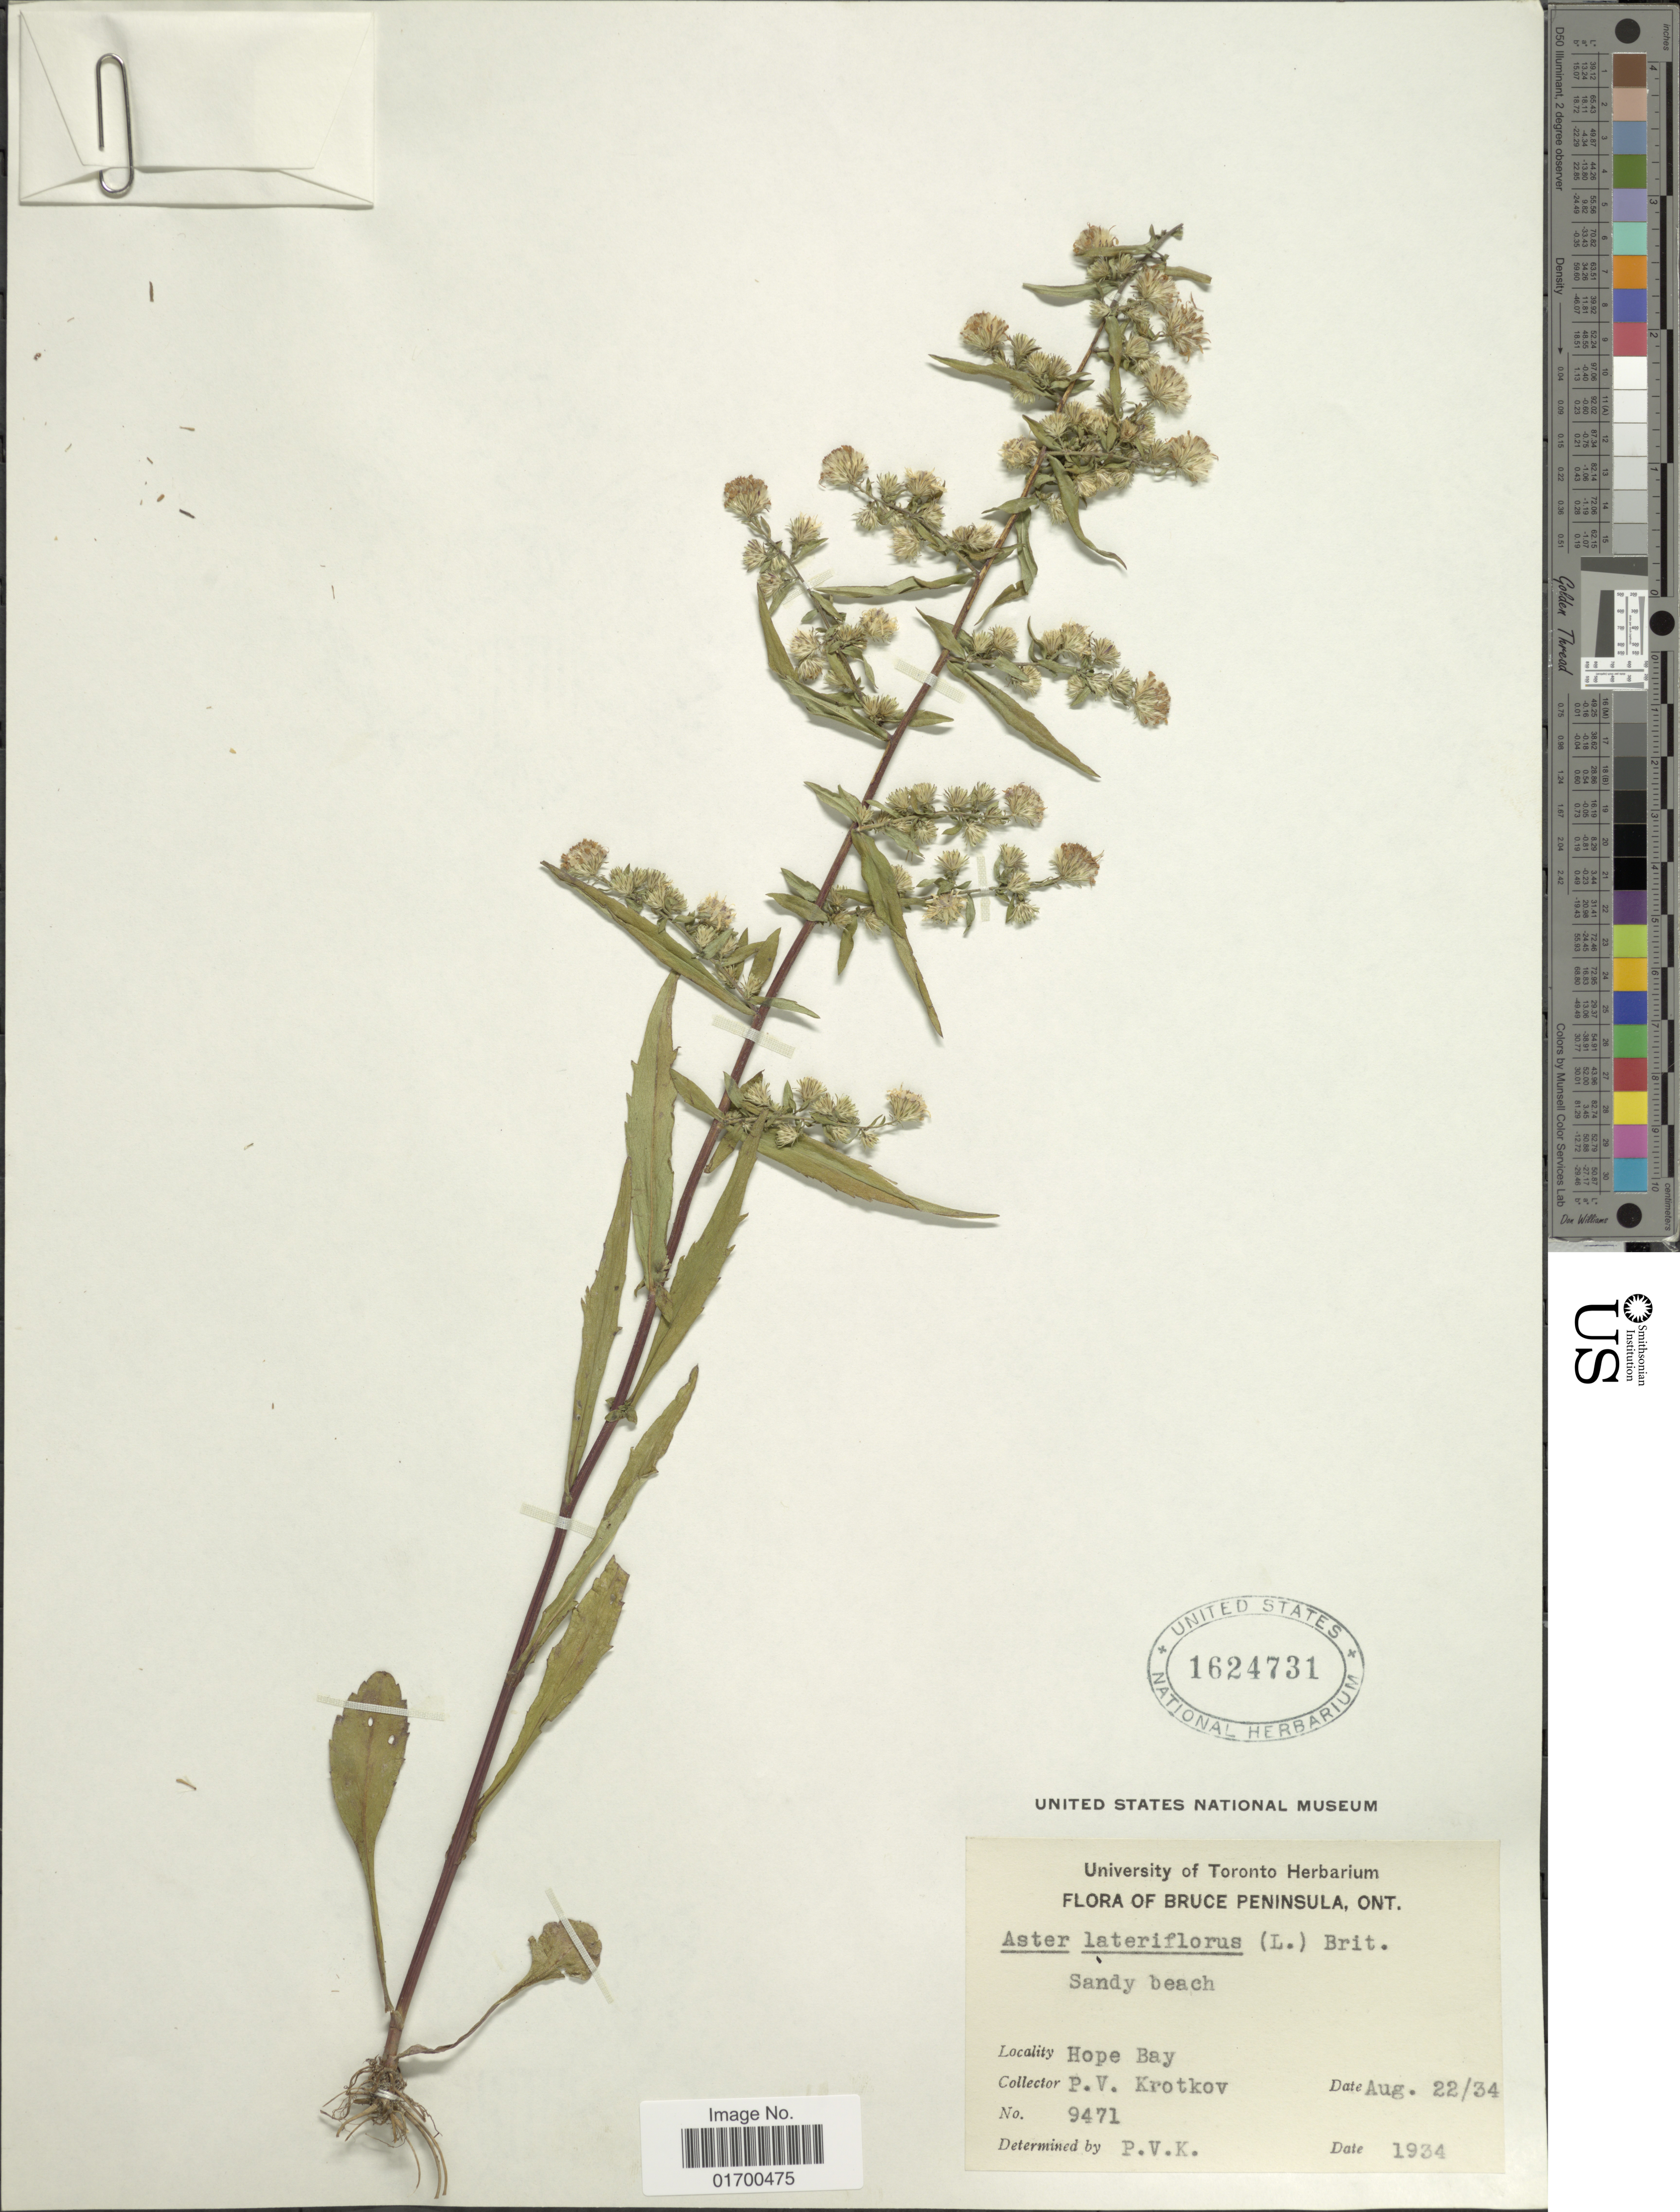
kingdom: Plantae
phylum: Tracheophyta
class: Magnoliopsida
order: Asterales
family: Asteraceae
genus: Symphyotrichum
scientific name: Symphyotrichum lateriflorum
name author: (L.) Á. Löve & D. Löve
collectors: P. V. Krotkov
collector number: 9471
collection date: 1934-08-22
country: Canada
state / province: Ontario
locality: Bruce Peninsula, Ont., Sandy Beach, Hope Bay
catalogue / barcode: US 1624731